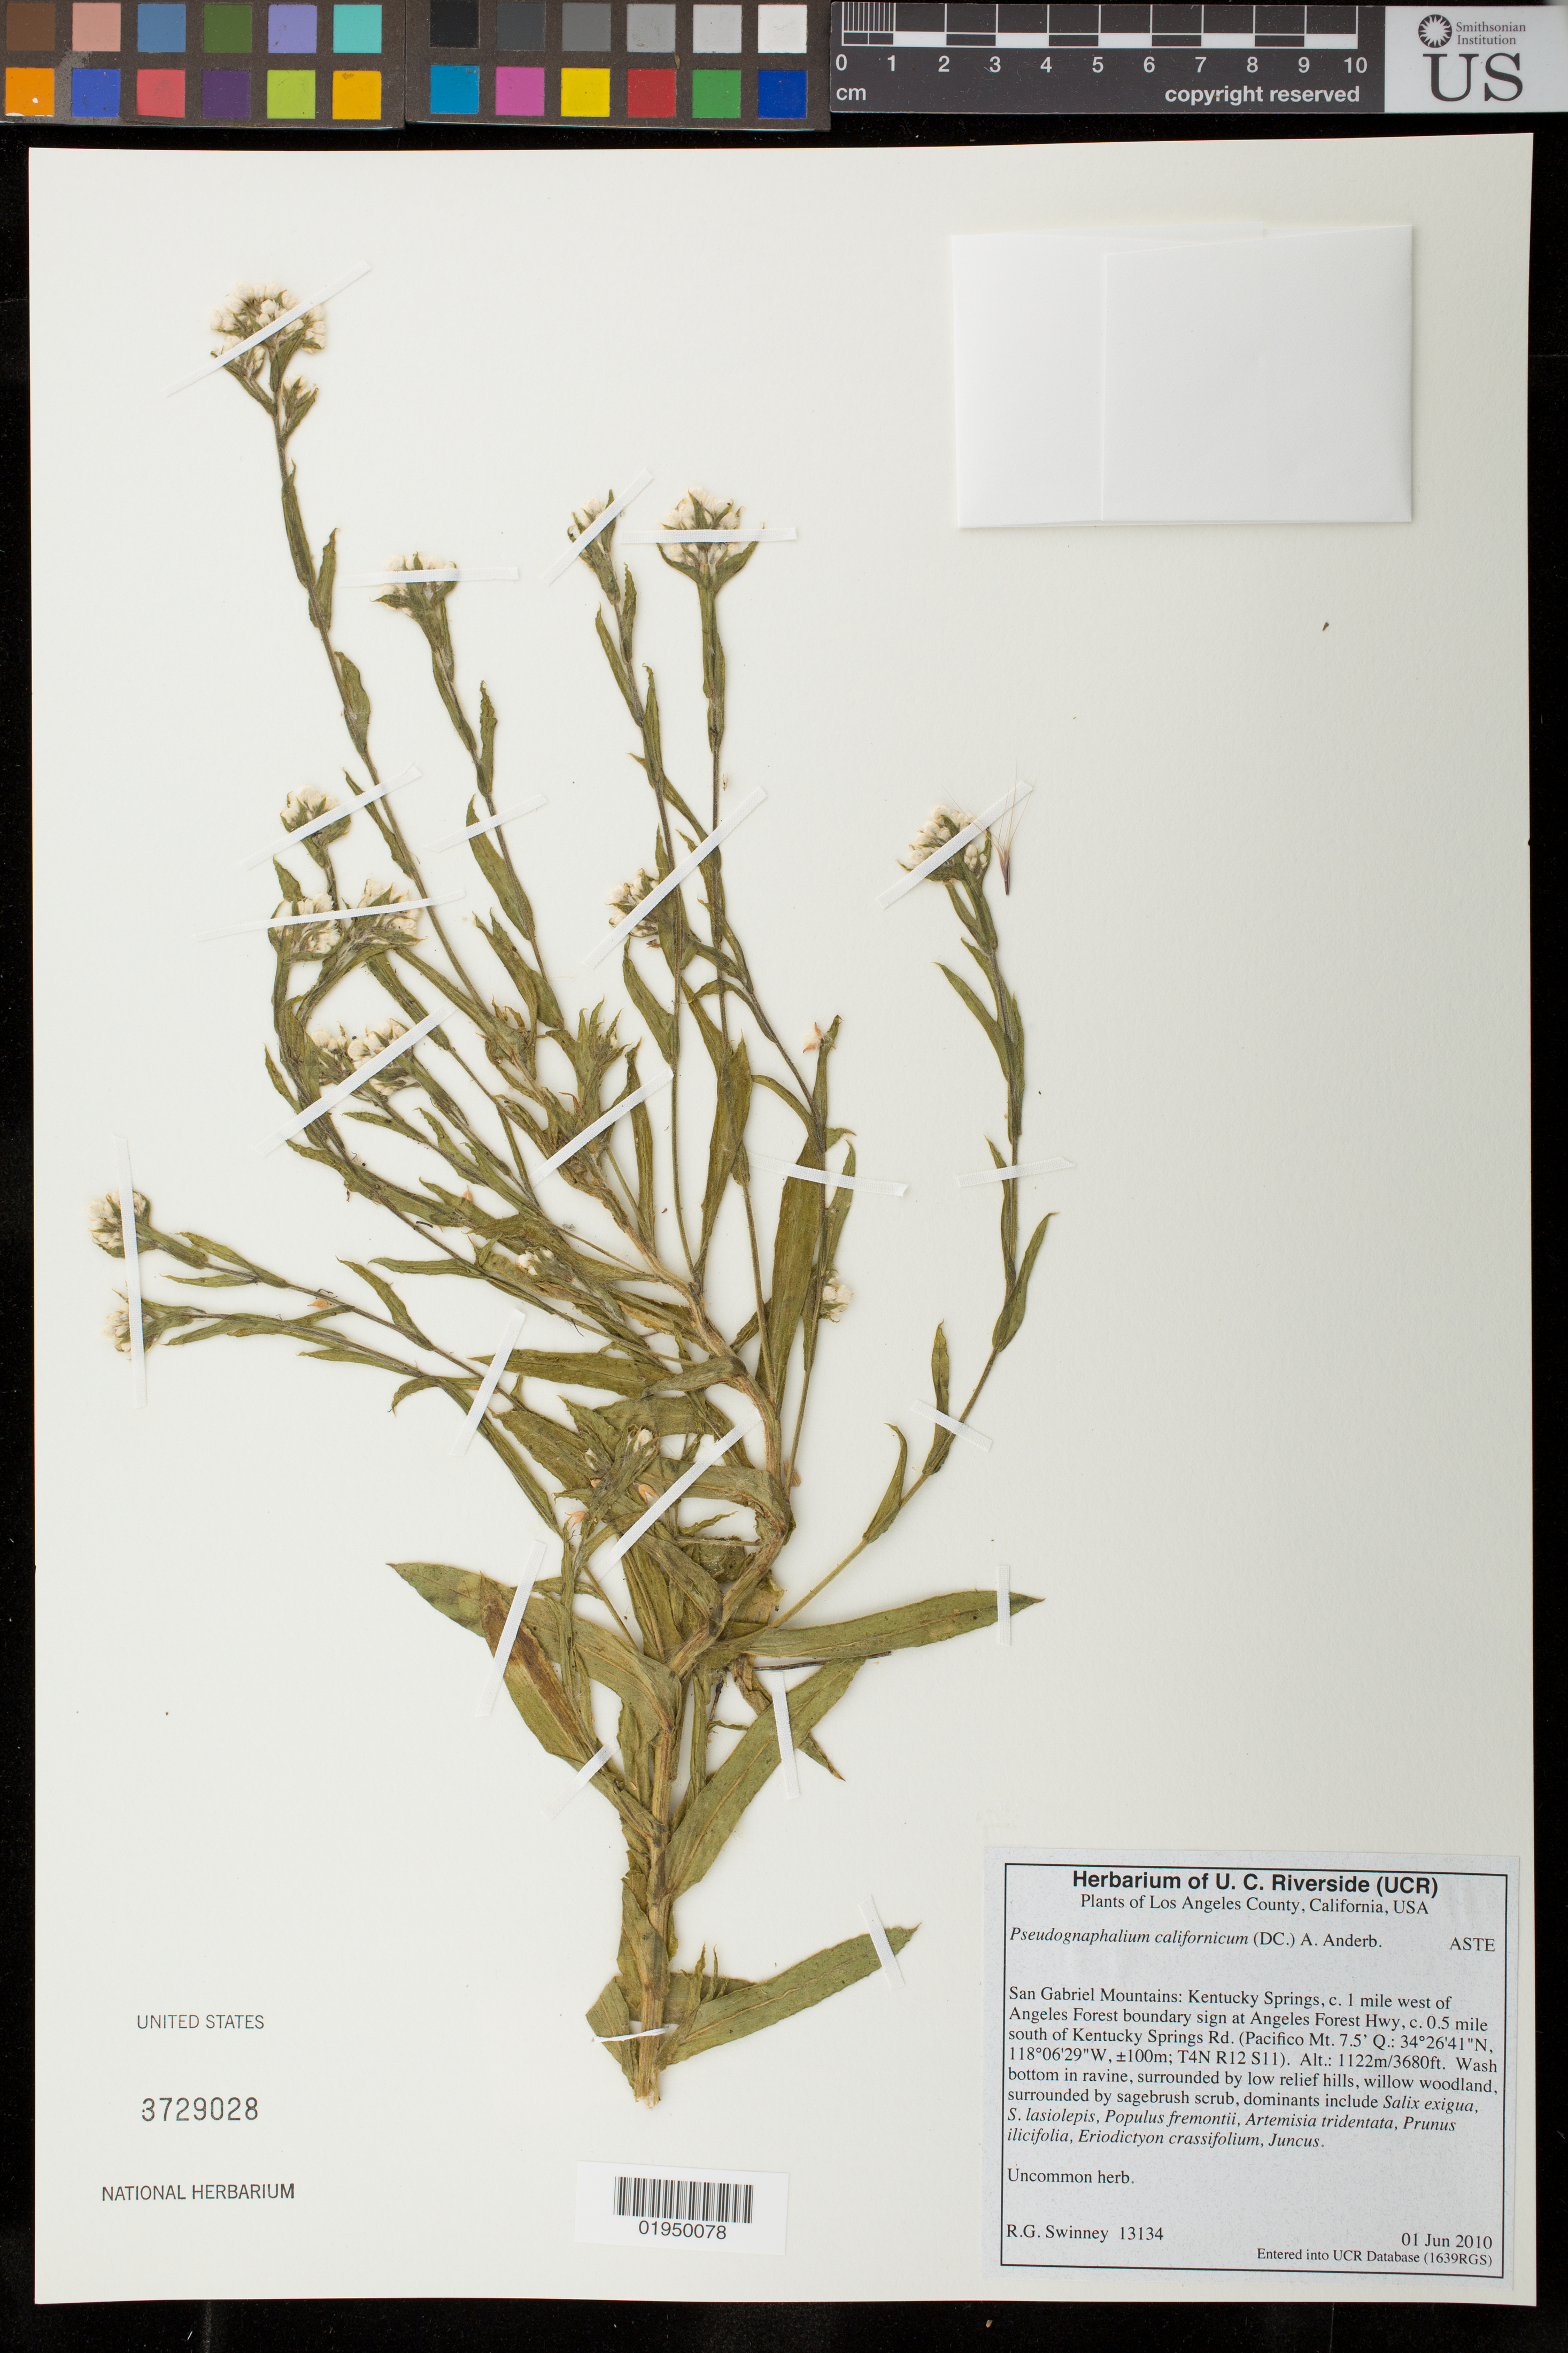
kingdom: Plantae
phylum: Tracheophyta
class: Magnoliopsida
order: Asterales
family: Asteraceae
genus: Pseudognaphalium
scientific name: Pseudognaphalium californicum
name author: (DC.) Anderb.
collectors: R. Swinney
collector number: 13134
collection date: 2010-06-01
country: United States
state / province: California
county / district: Los Angeles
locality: San Gabriel Mountains: Kentucky Springs, c. 1 mile west of Angeles Forest boundary sign at Angeles Forest Hwy, c. 0.5 mile south of Kentucky Springs Rd.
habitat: wash bottom in ravine, surrounded by low relief hills, willow woodland, surrounded by sagebrush scrub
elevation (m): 1122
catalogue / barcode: US 3729028